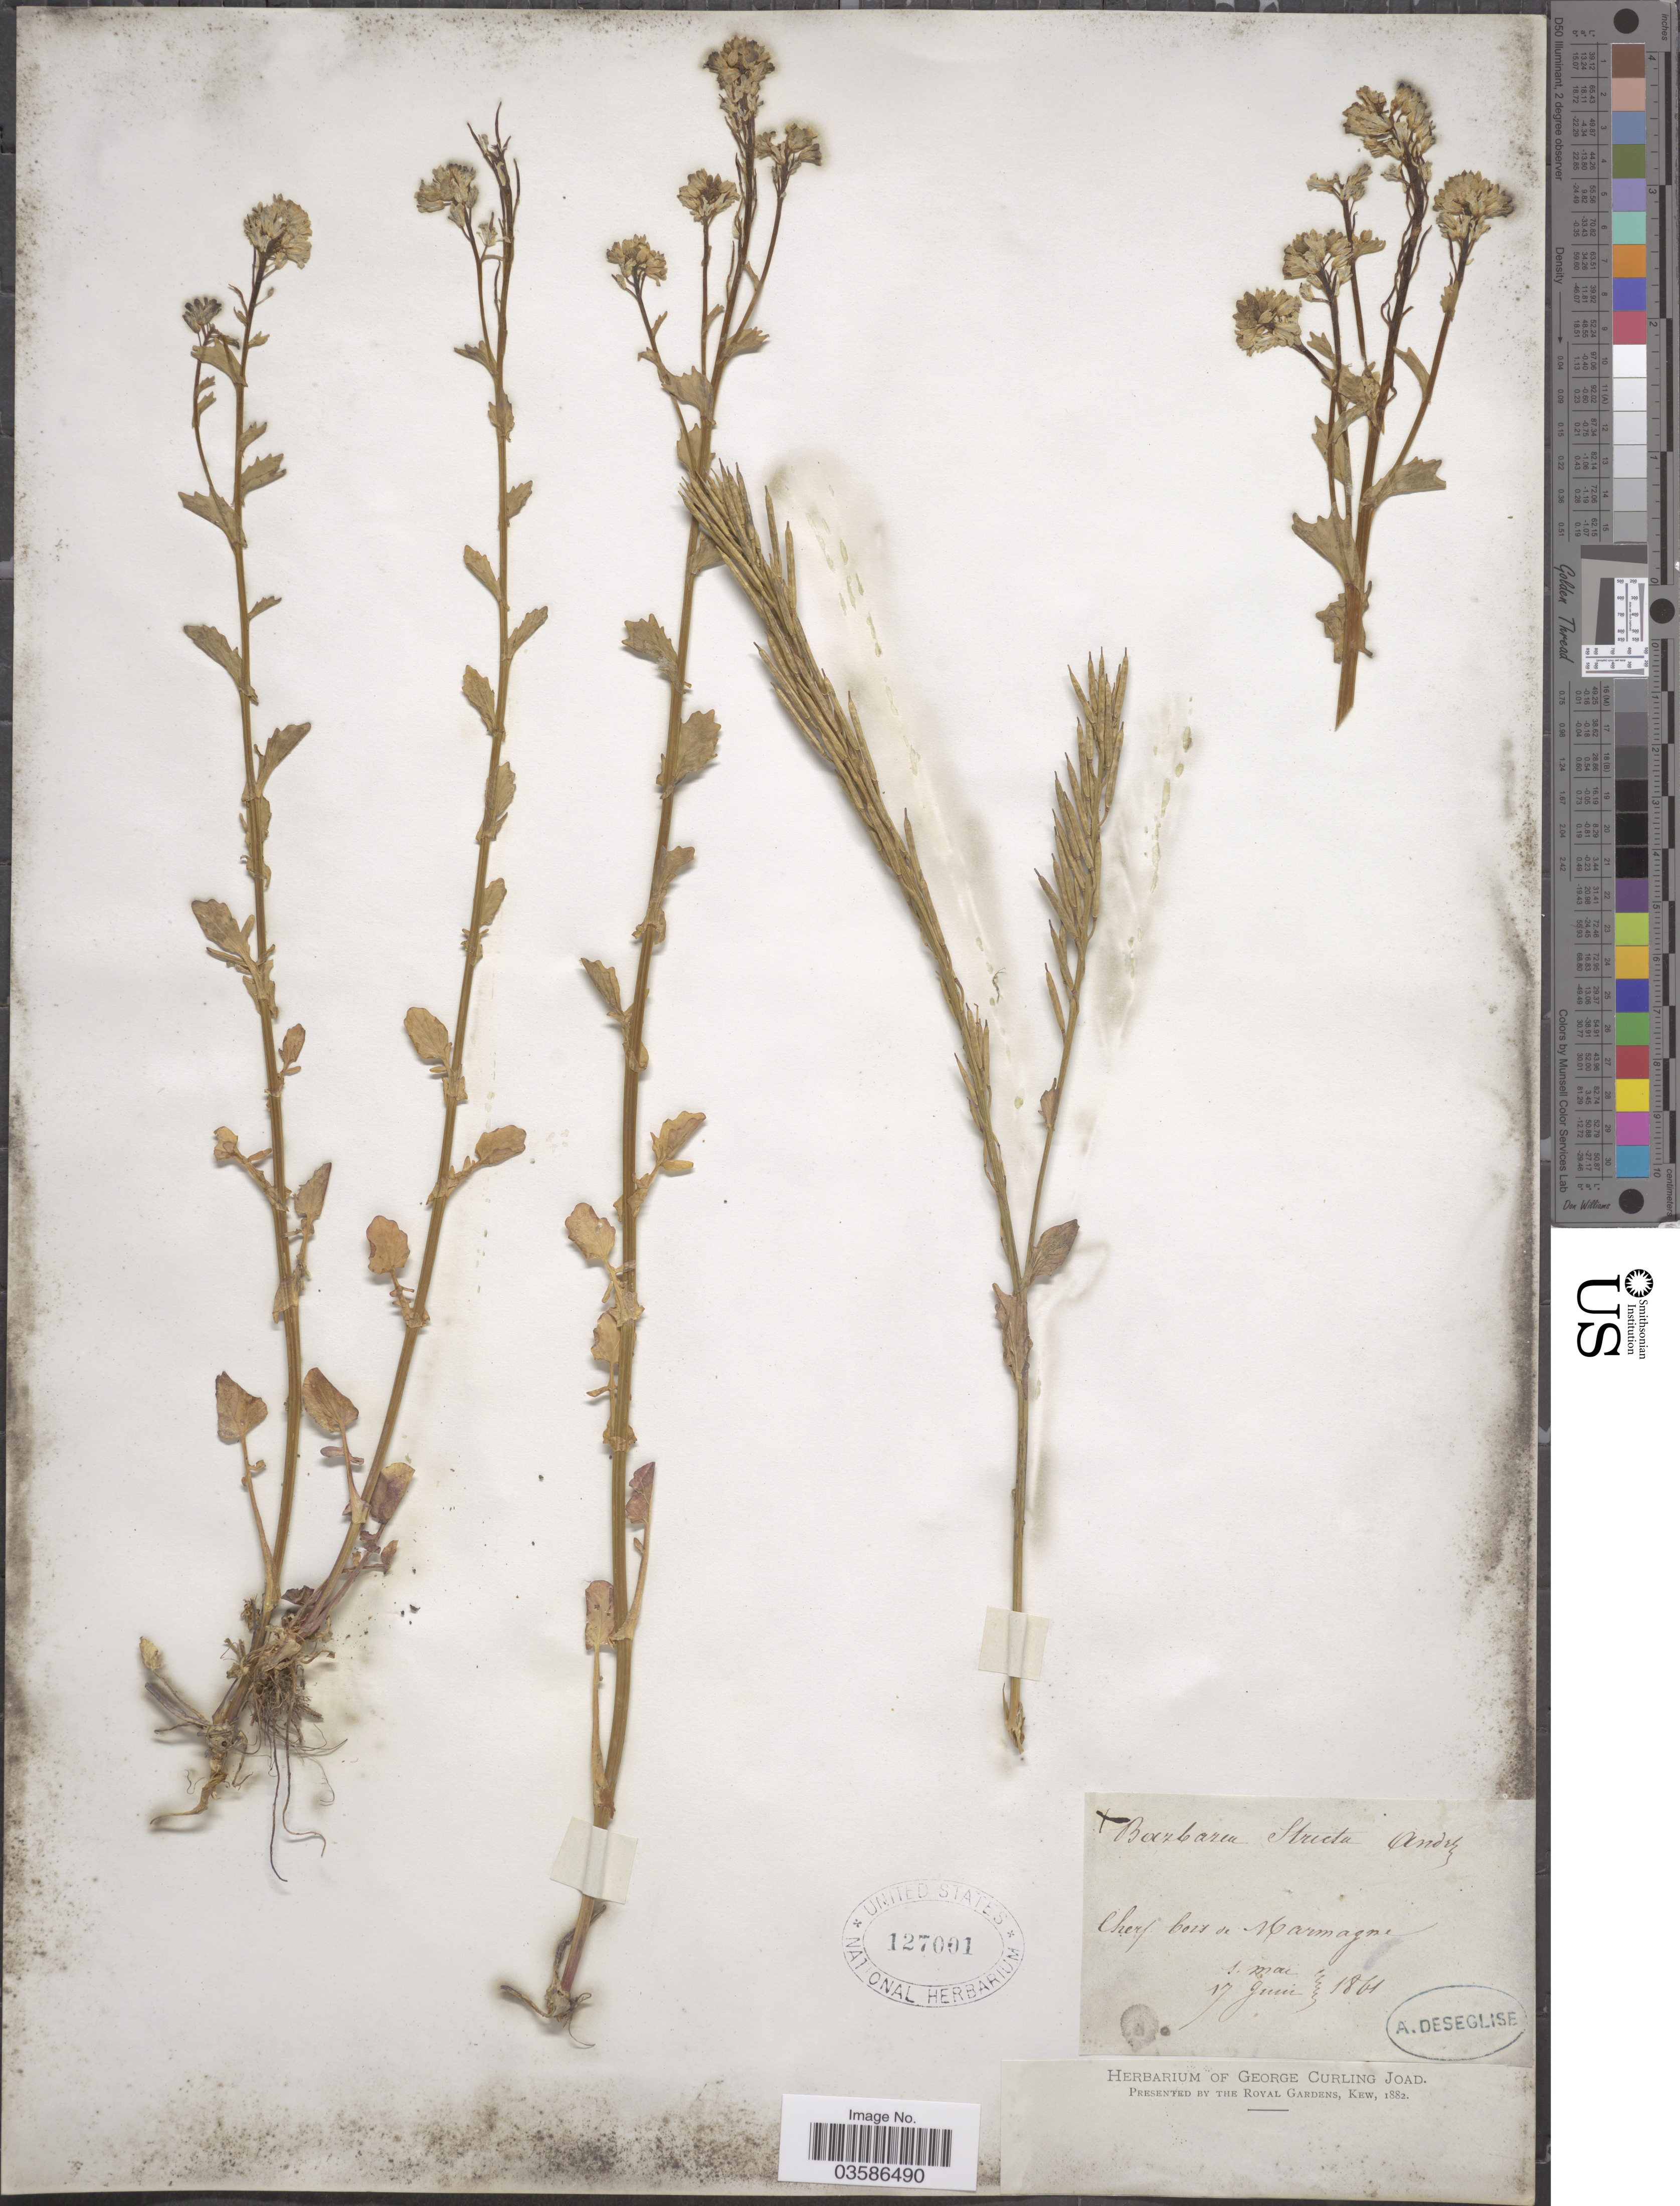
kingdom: Plantae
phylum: Tracheophyta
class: Magnoliopsida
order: Brassicales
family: Brassicaceae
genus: Barbarea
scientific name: Barbarea stricta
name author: Andrz.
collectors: A. Deseglise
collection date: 1861-05-01/1861-06-17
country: France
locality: Cherf bois de Marmagne.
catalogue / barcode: US 127001